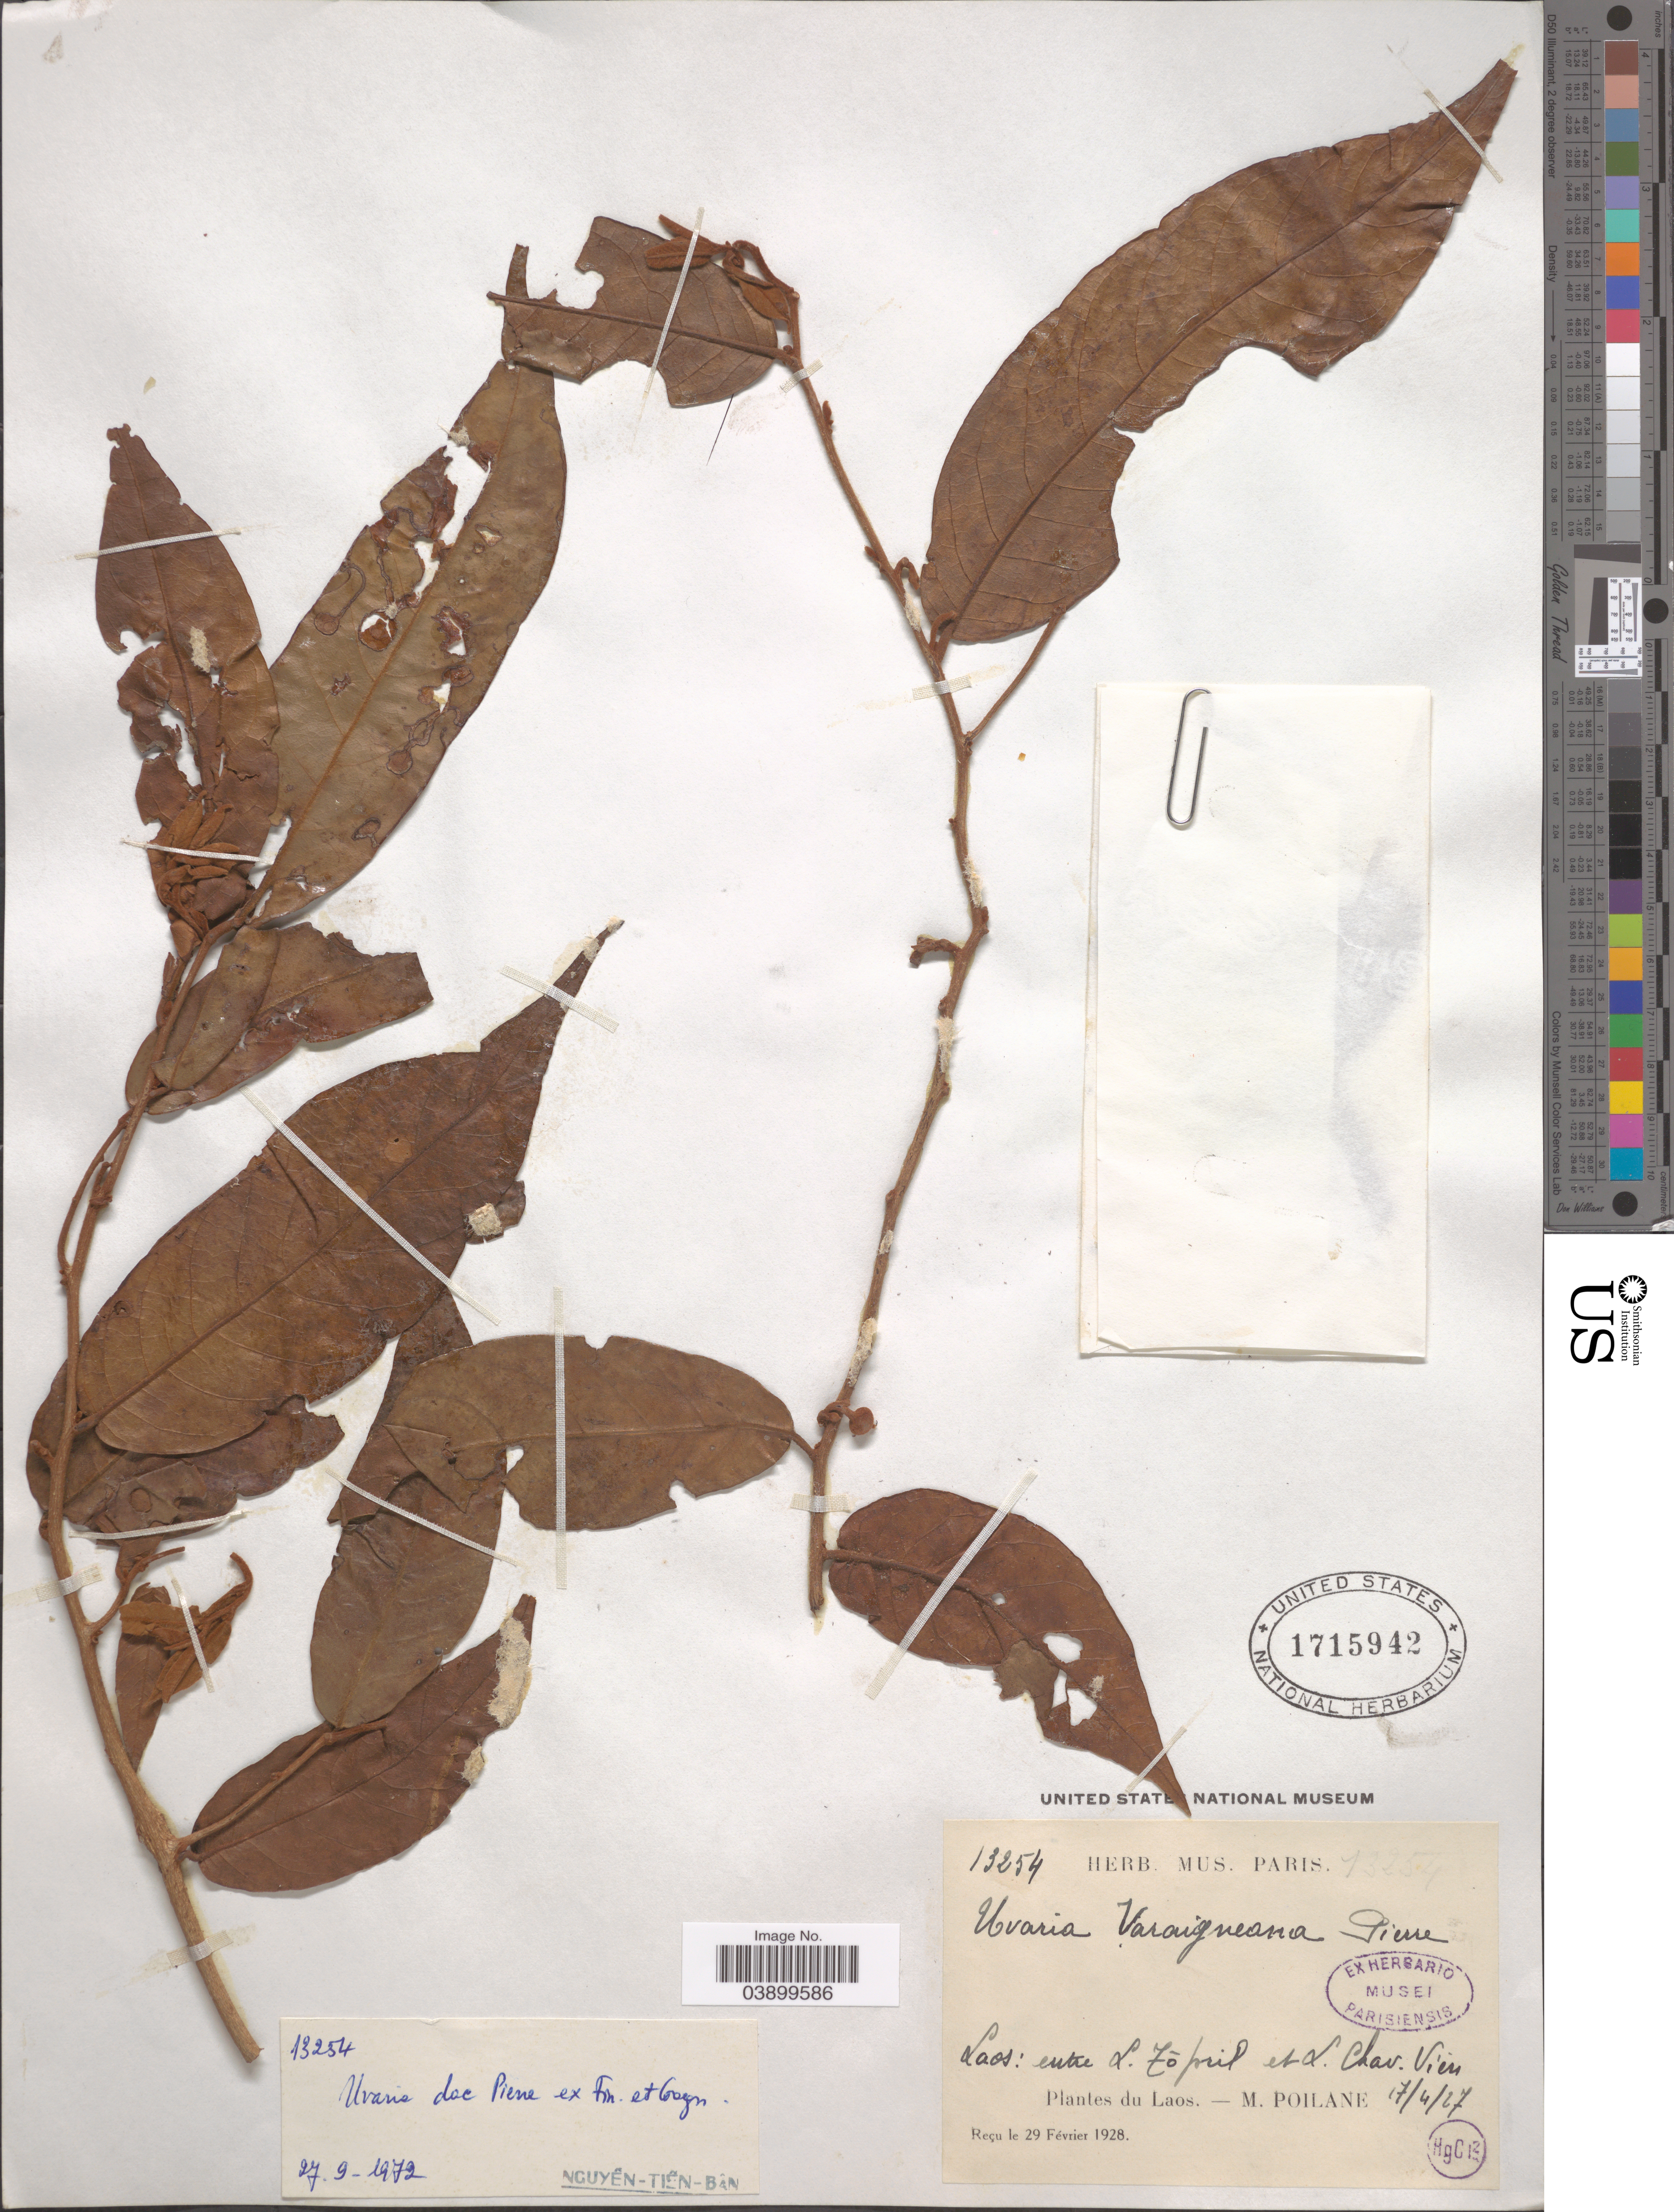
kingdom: Plantae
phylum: Tracheophyta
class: Magnoliopsida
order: Magnoliales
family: Annonaceae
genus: Uvaria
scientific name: Uvaria dac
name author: Pierre ex Finet & Gagnep.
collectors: M. Poilane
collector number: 13254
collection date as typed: Transcribed d/m/y: 17/4/27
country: Laos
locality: Entre L. Topril et L. Chav. Víen. [interpreted]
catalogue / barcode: US 1715942